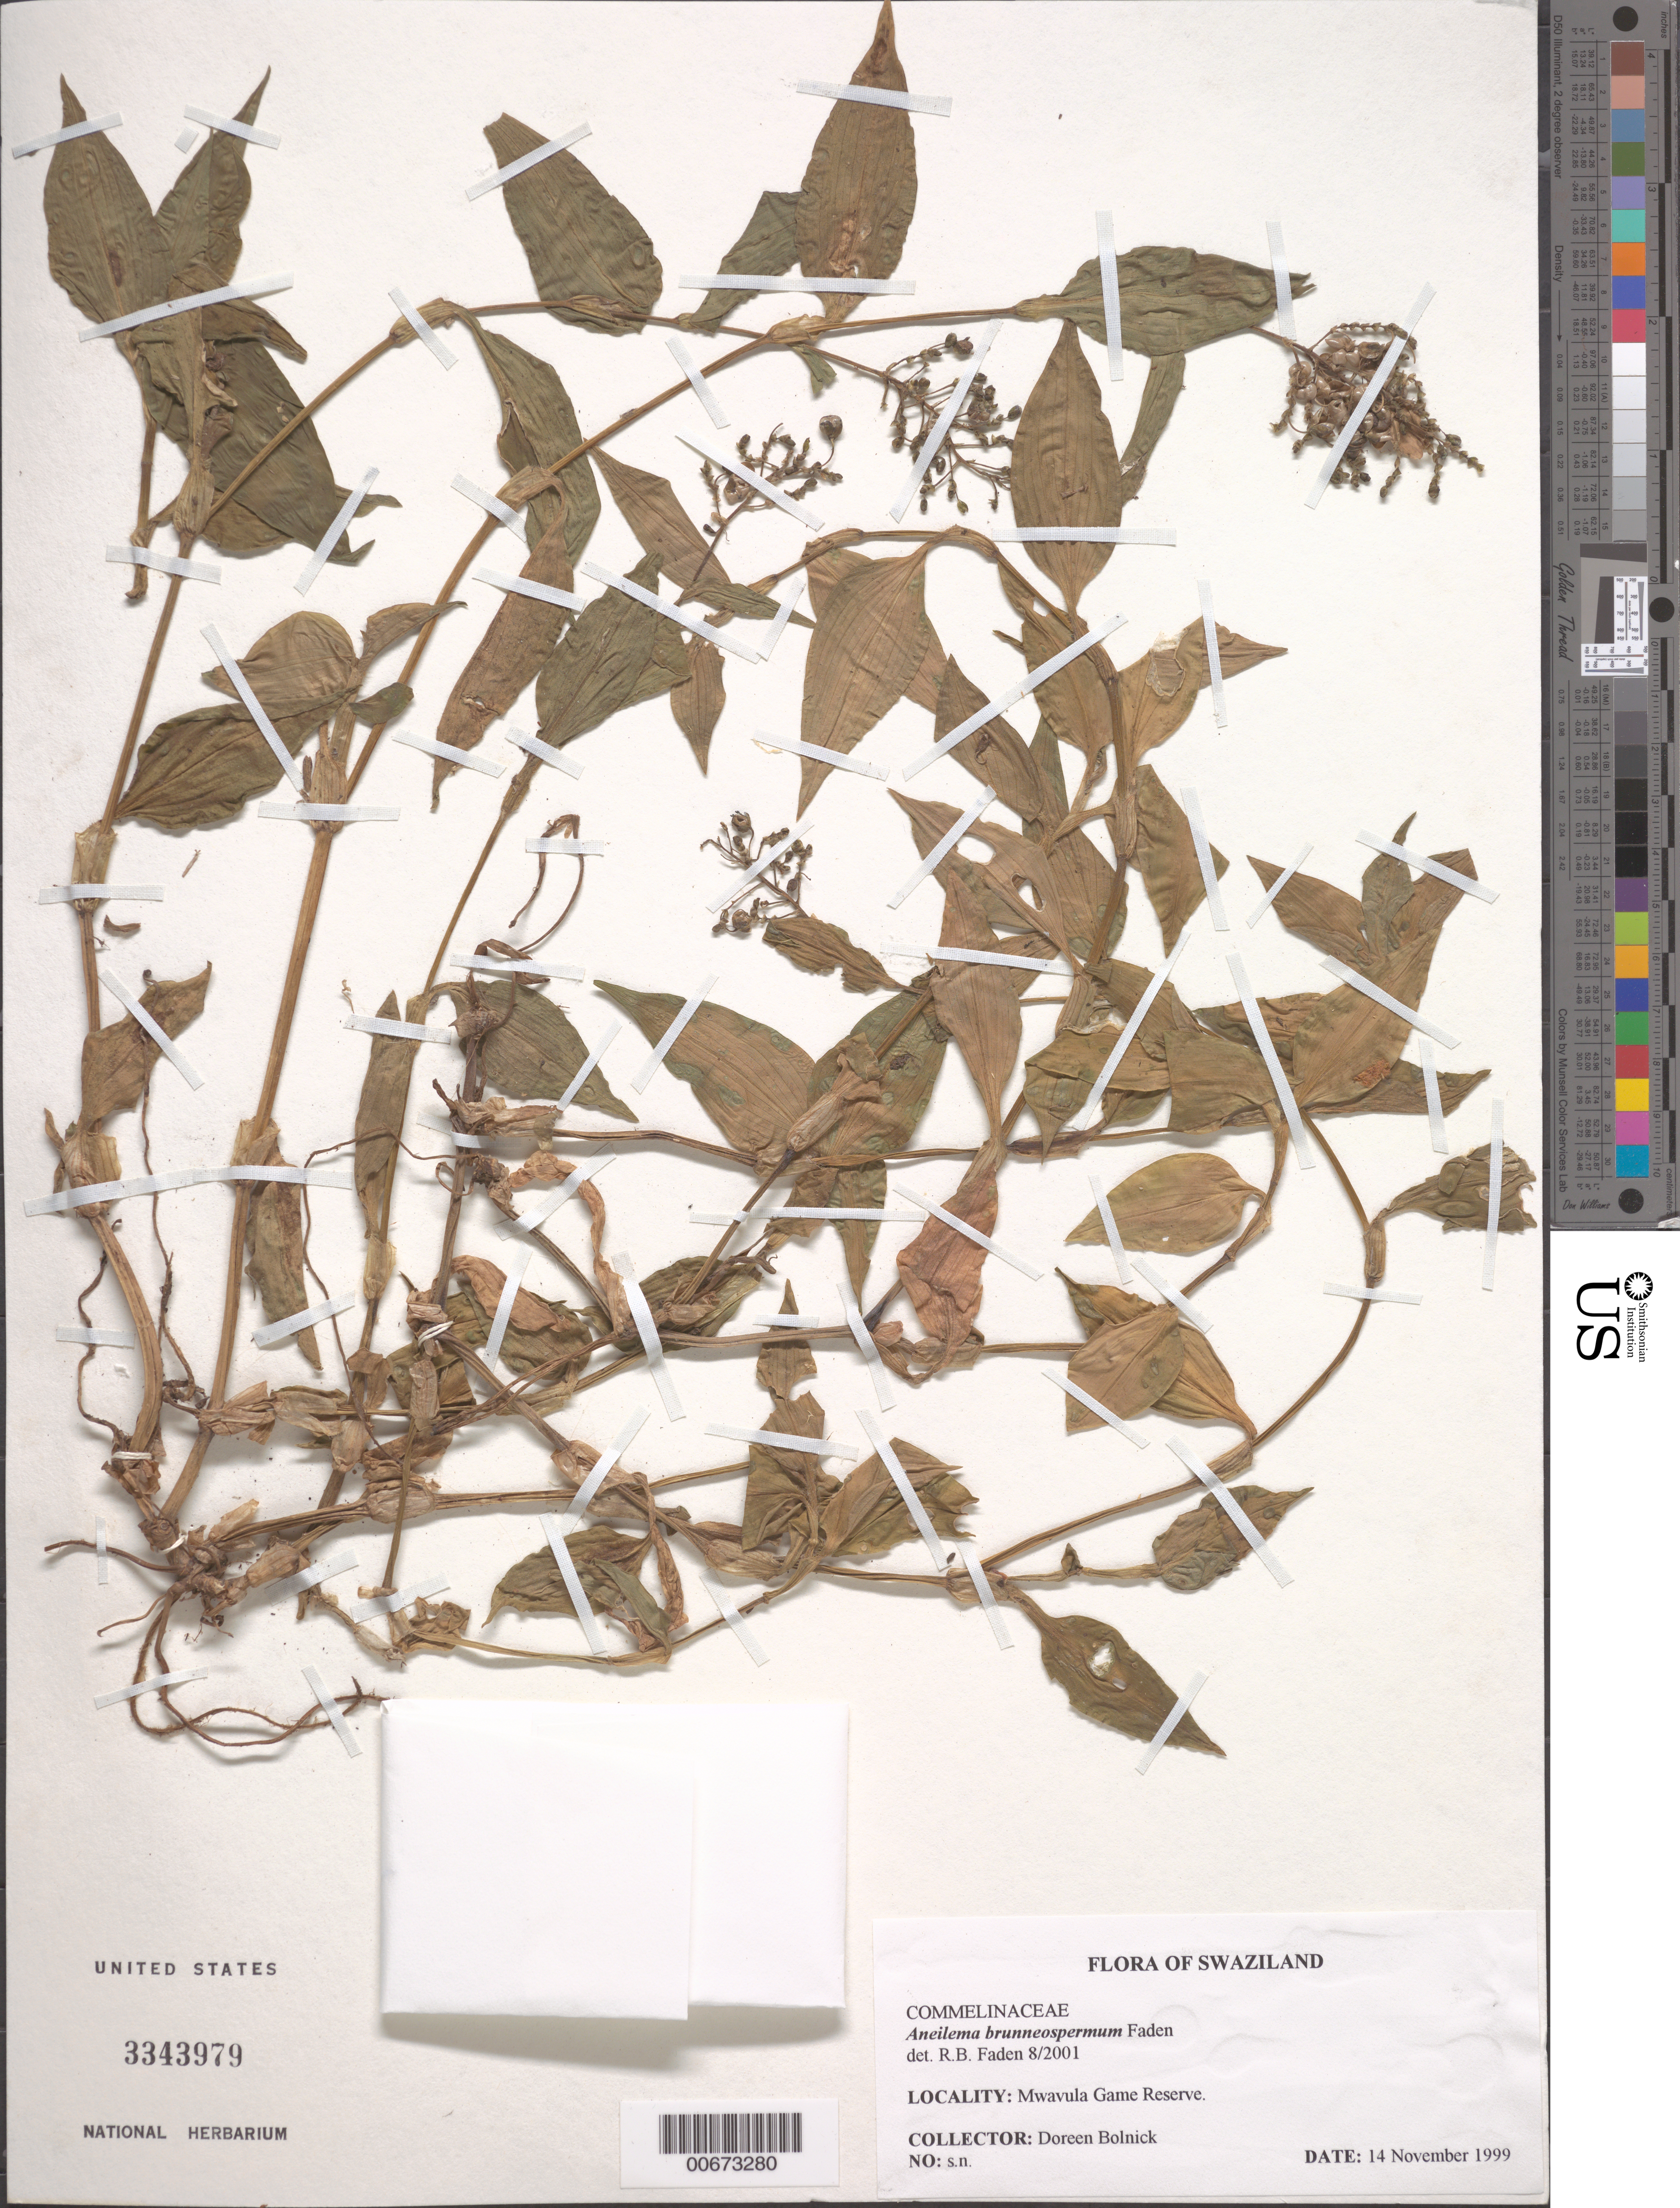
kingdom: Plantae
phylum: Tracheophyta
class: Liliopsida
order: Commelinales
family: Commelinaceae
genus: Aneilema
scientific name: Aneilema brunneospermum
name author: Faden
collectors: D. Bolnick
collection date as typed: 14 Nov 1999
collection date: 1999-11-14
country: Eswatini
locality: Mwavula Game Reserve.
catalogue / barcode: US 3343979